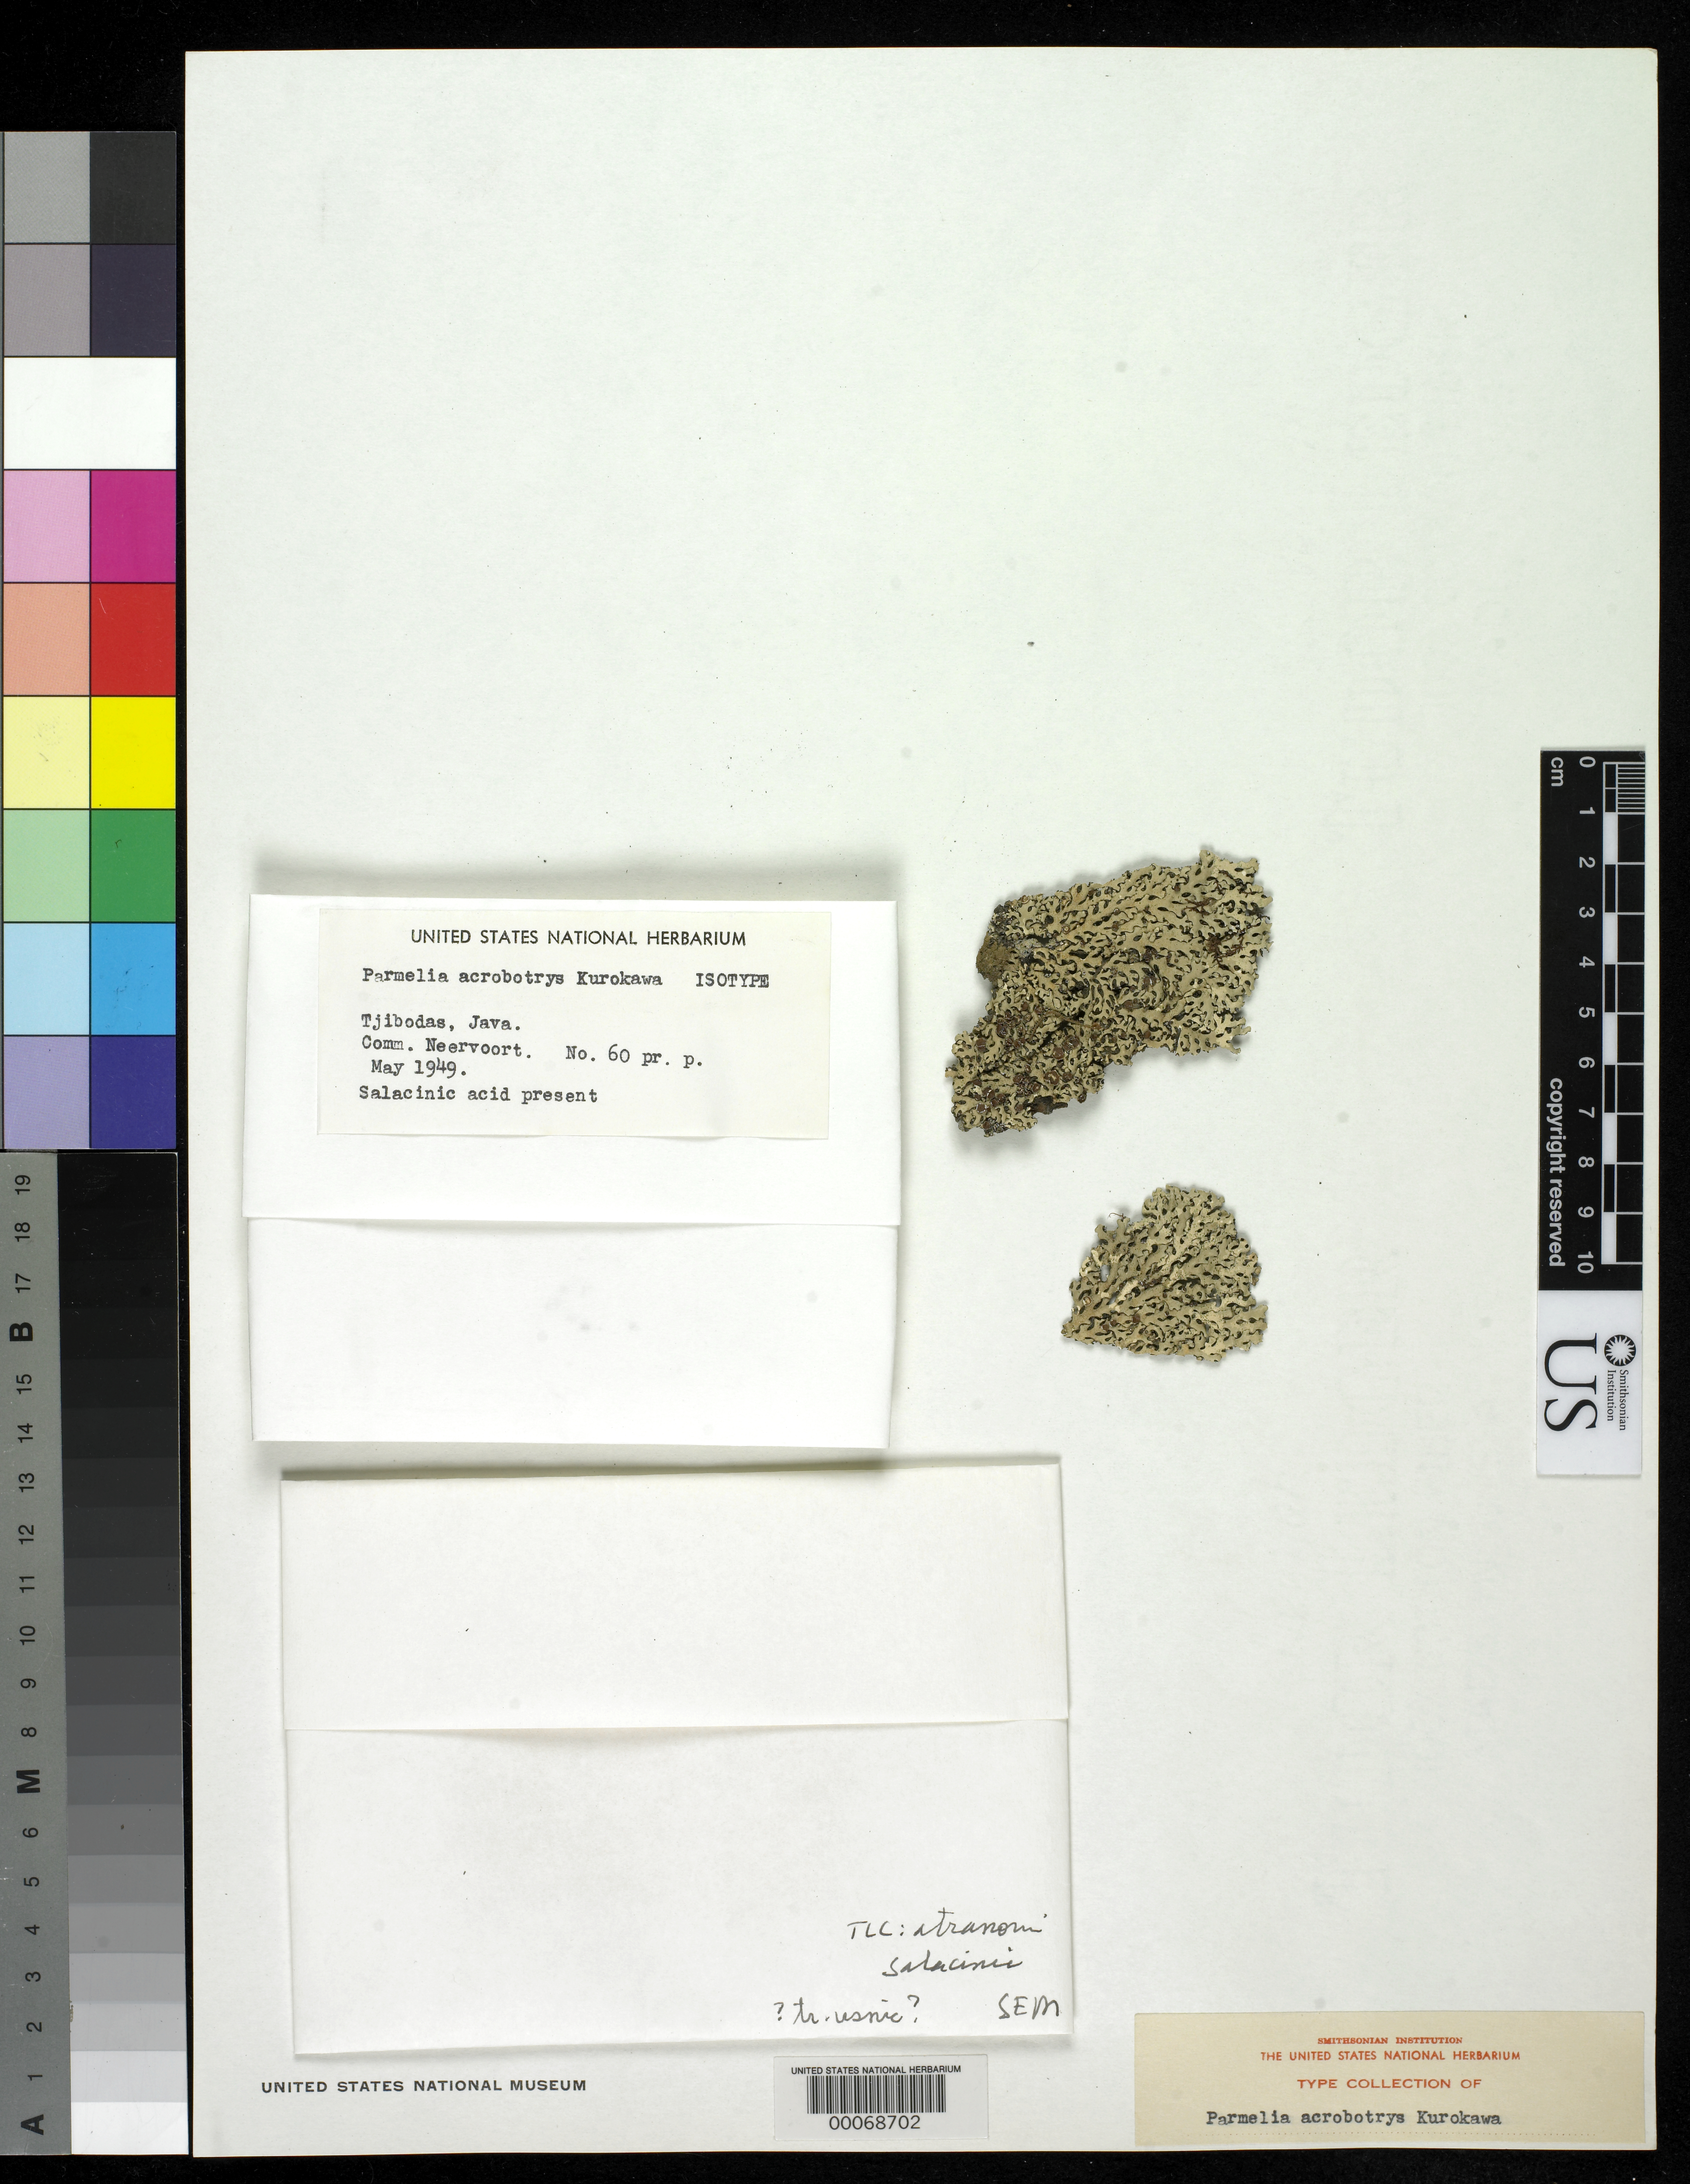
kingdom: Fungi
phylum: Ascomycota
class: Lecanoromycetes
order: Lecanorales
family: Parmeliaceae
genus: Parmelia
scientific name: Parmelia acrobotrys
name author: Kurok. in Kurok.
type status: Isotype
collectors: -. Neervoort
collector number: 60 Pr.p.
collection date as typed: May 1949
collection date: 1949-05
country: Indonesia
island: Java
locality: Tjibodas, comm. Neervoort.